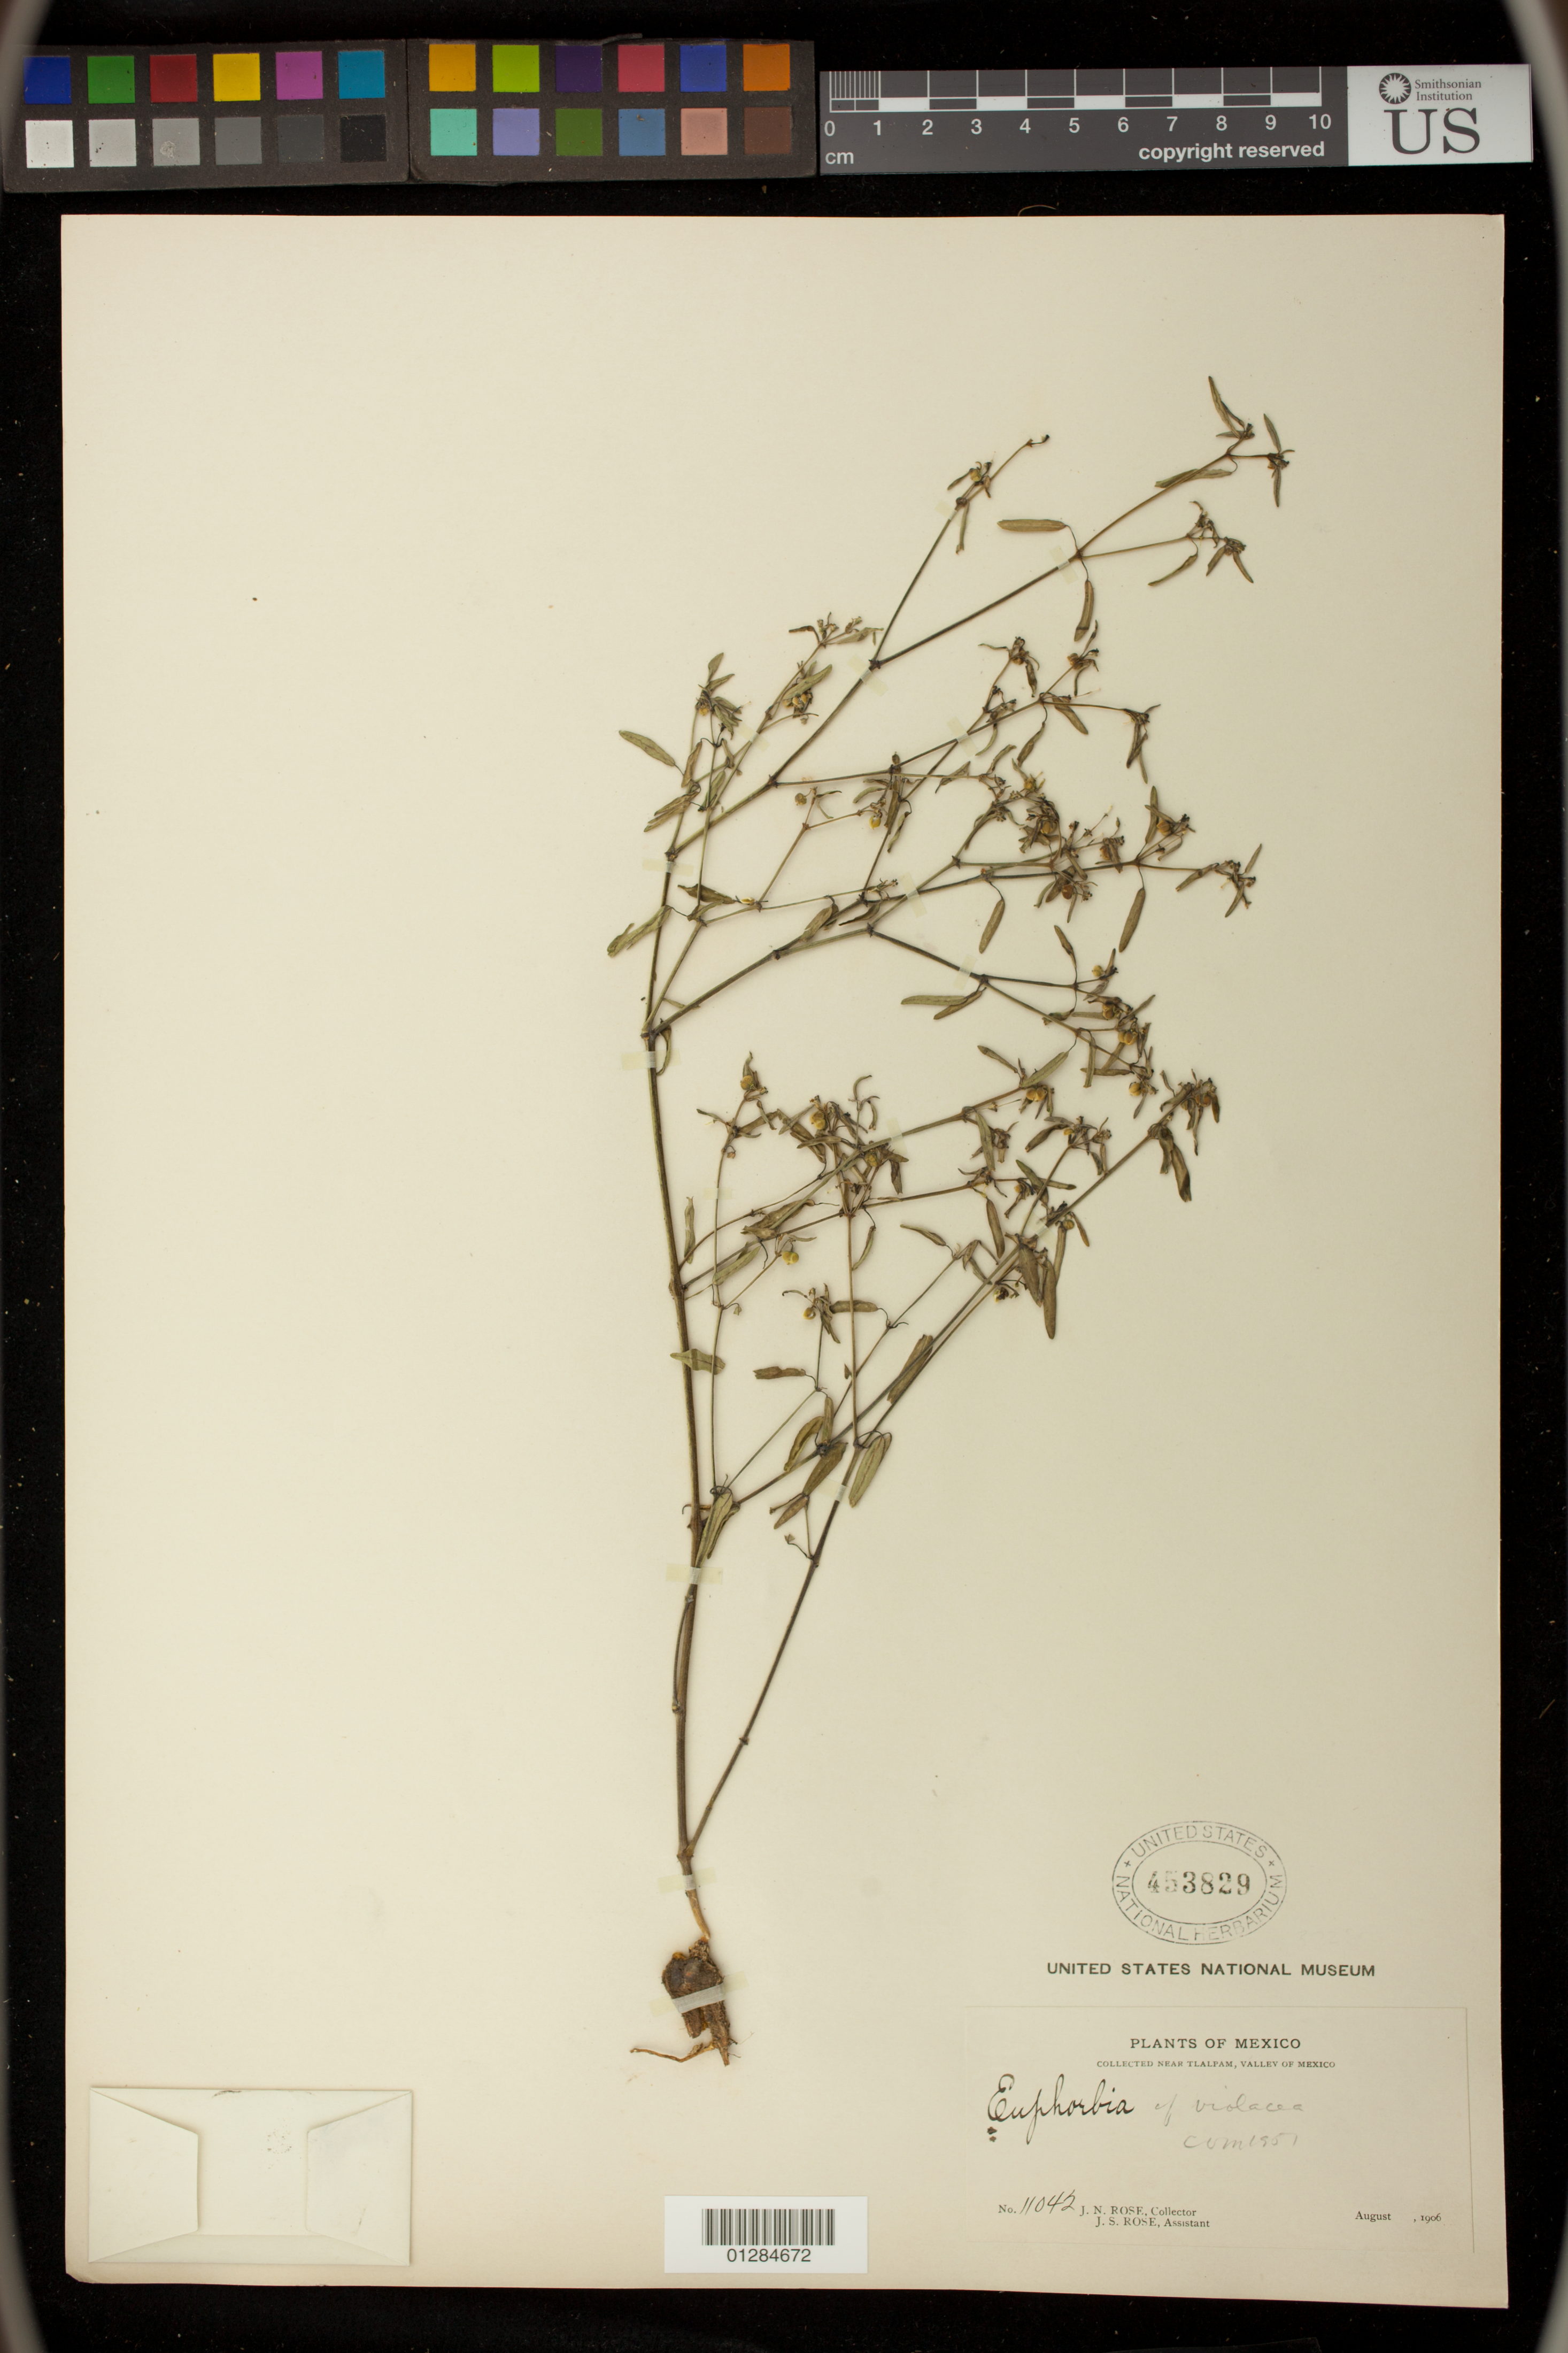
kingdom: Plantae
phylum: Tracheophyta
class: Magnoliopsida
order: Malpighiales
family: Euphorbiaceae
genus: Euphorbia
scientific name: Euphorbia violacea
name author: Greenm.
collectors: J. N. Rose & J. S. Rose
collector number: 11042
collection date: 1906-08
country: Mexico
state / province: Distrito Federal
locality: Near Tlalpam, Valley of Mexico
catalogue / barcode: US 453829